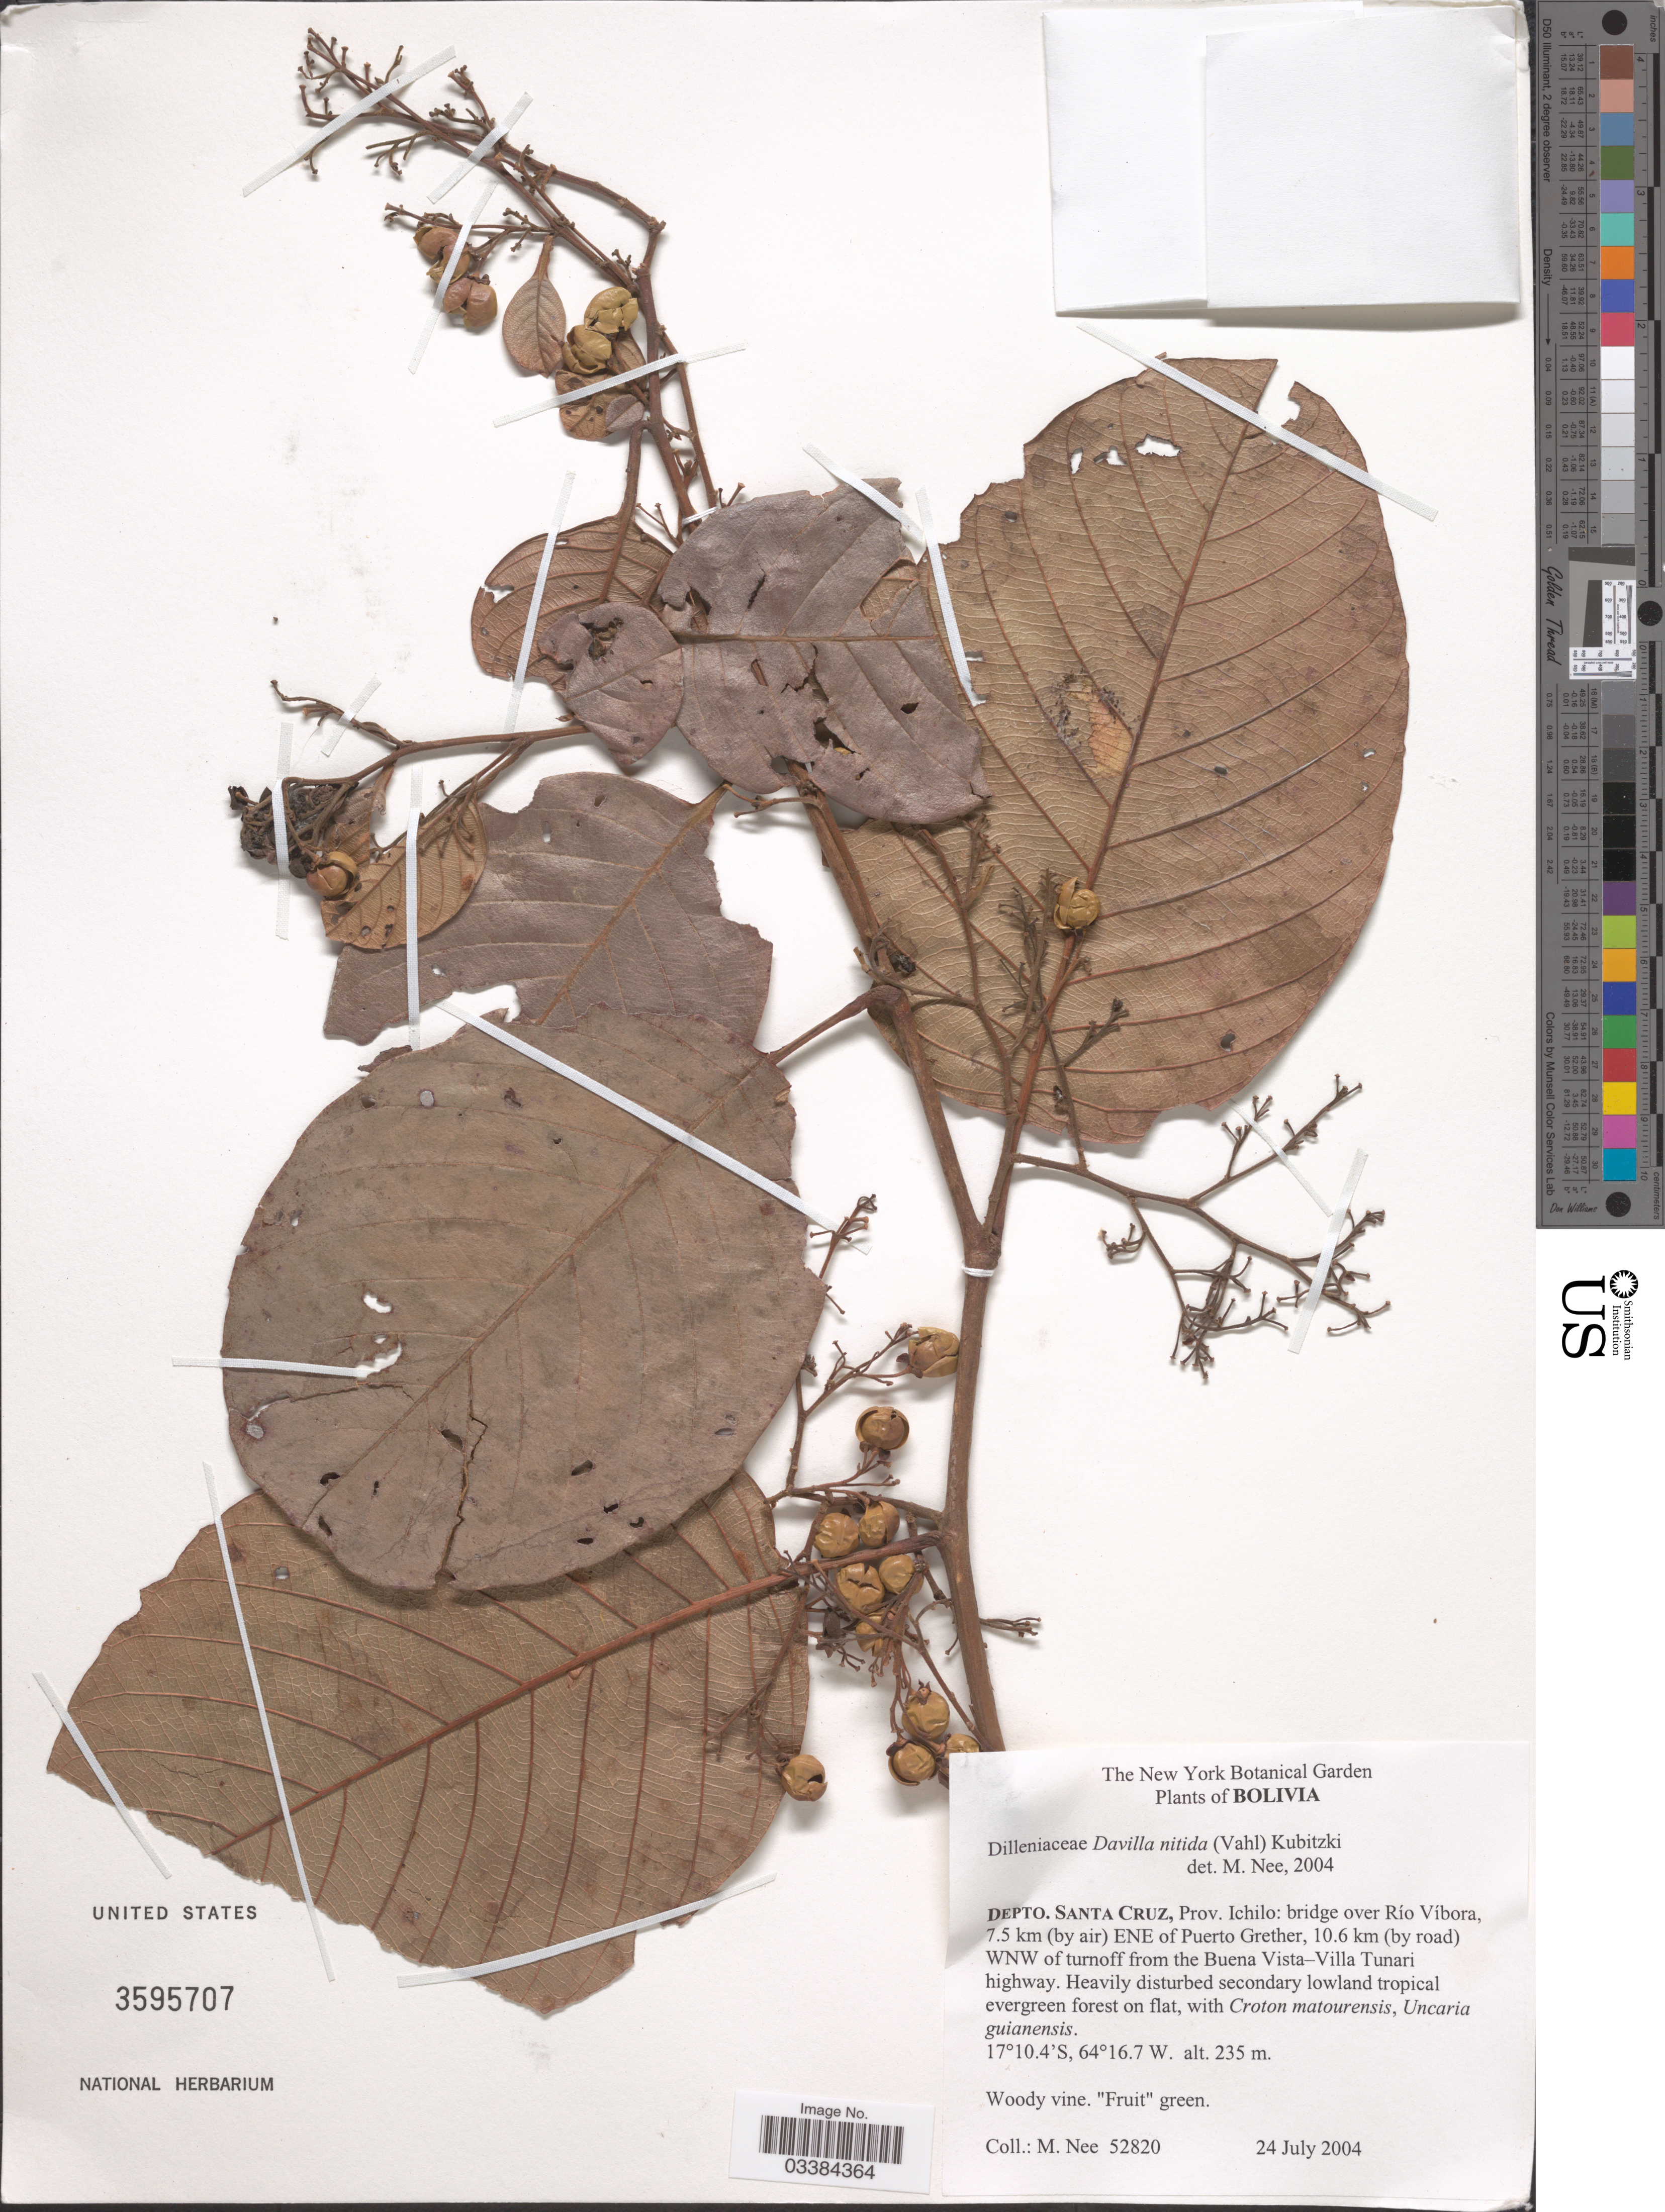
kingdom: Plantae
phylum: Tracheophyta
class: Magnoliopsida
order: Dilleniales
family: Dilleniaceae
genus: Davilla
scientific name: Davilla nitida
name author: (Vahl) Kubitzki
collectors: M. Nee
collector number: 52820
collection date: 2004-07-24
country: Bolivia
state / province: Santa Cruz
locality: Depto. Santa Cruz, Prov. Ichilo: bridge over Río Víbora, 7.5 km (by air) ENE of Puerto Grether, 10.6 km (by road) WNW of turnoff from the Buena Vista - Villa Tunari highway.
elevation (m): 235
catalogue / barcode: US 3595707